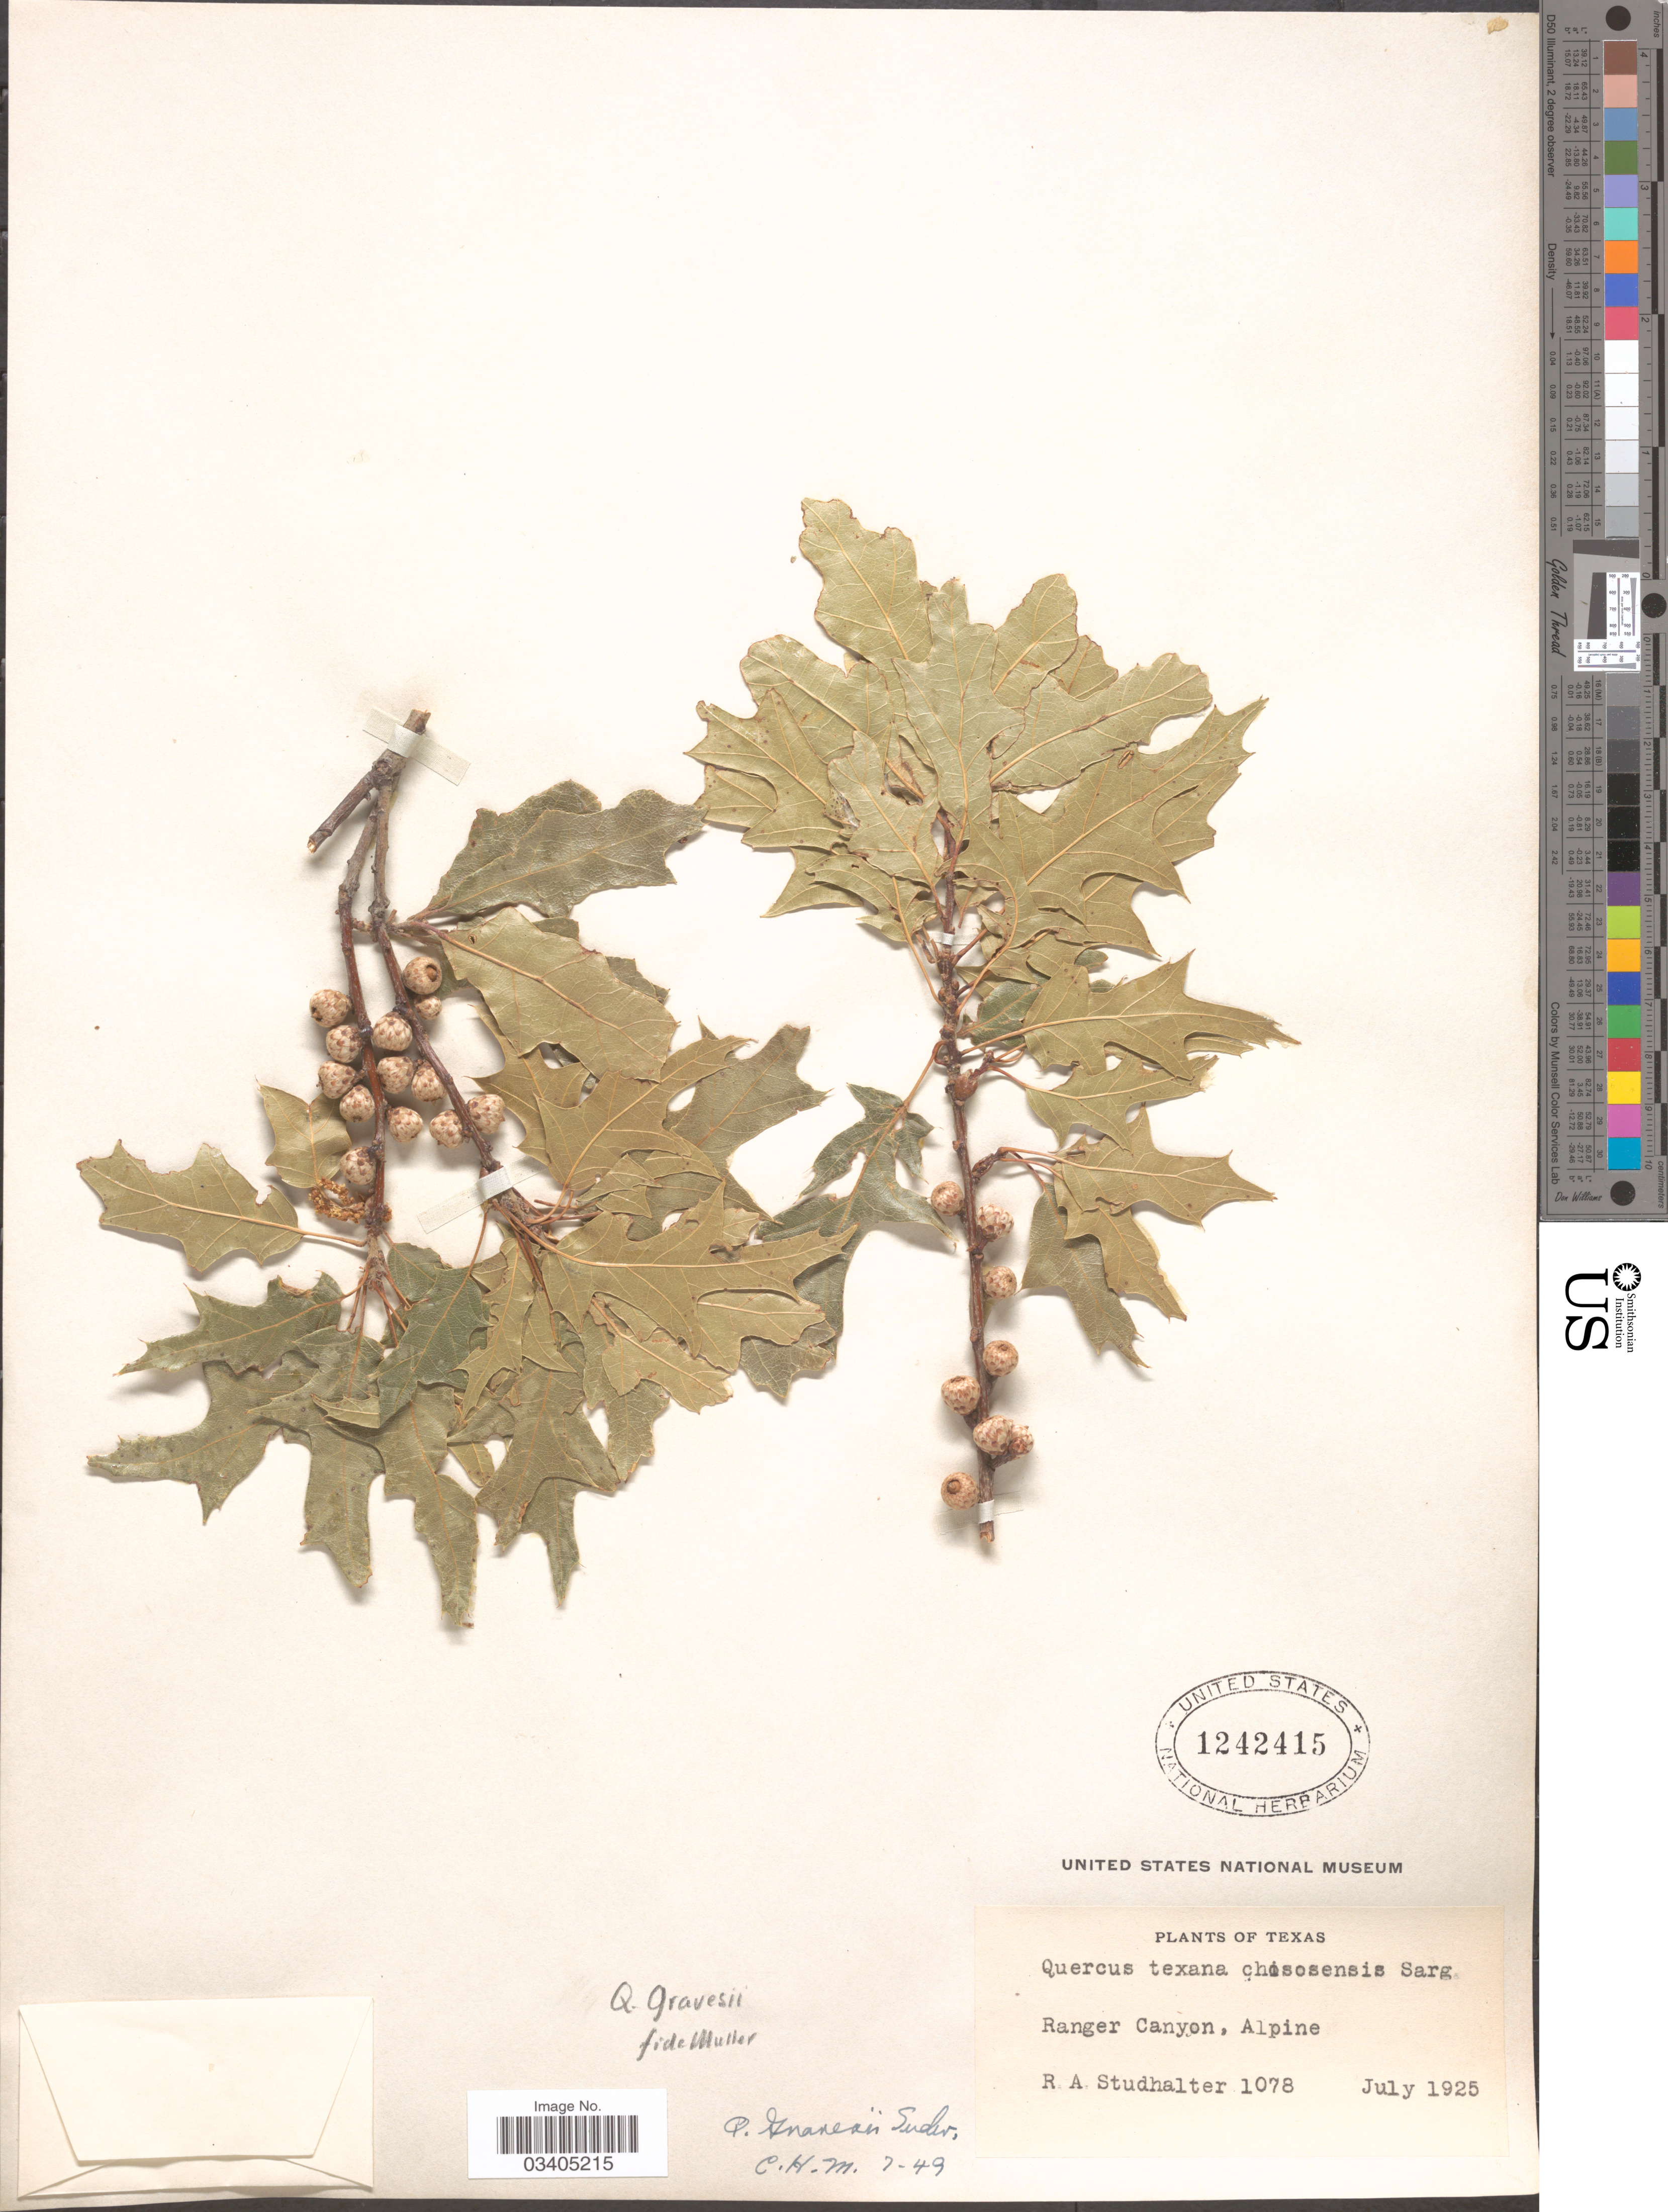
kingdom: Plantae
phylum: Tracheophyta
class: Magnoliopsida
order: Fagales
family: Fagaceae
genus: Quercus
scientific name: Quercus gravesii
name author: Sudw.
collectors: R. Studhalter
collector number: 1078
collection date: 1925-07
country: United States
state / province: Texas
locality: Ranger Canyon, Alpine.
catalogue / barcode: US 1242415